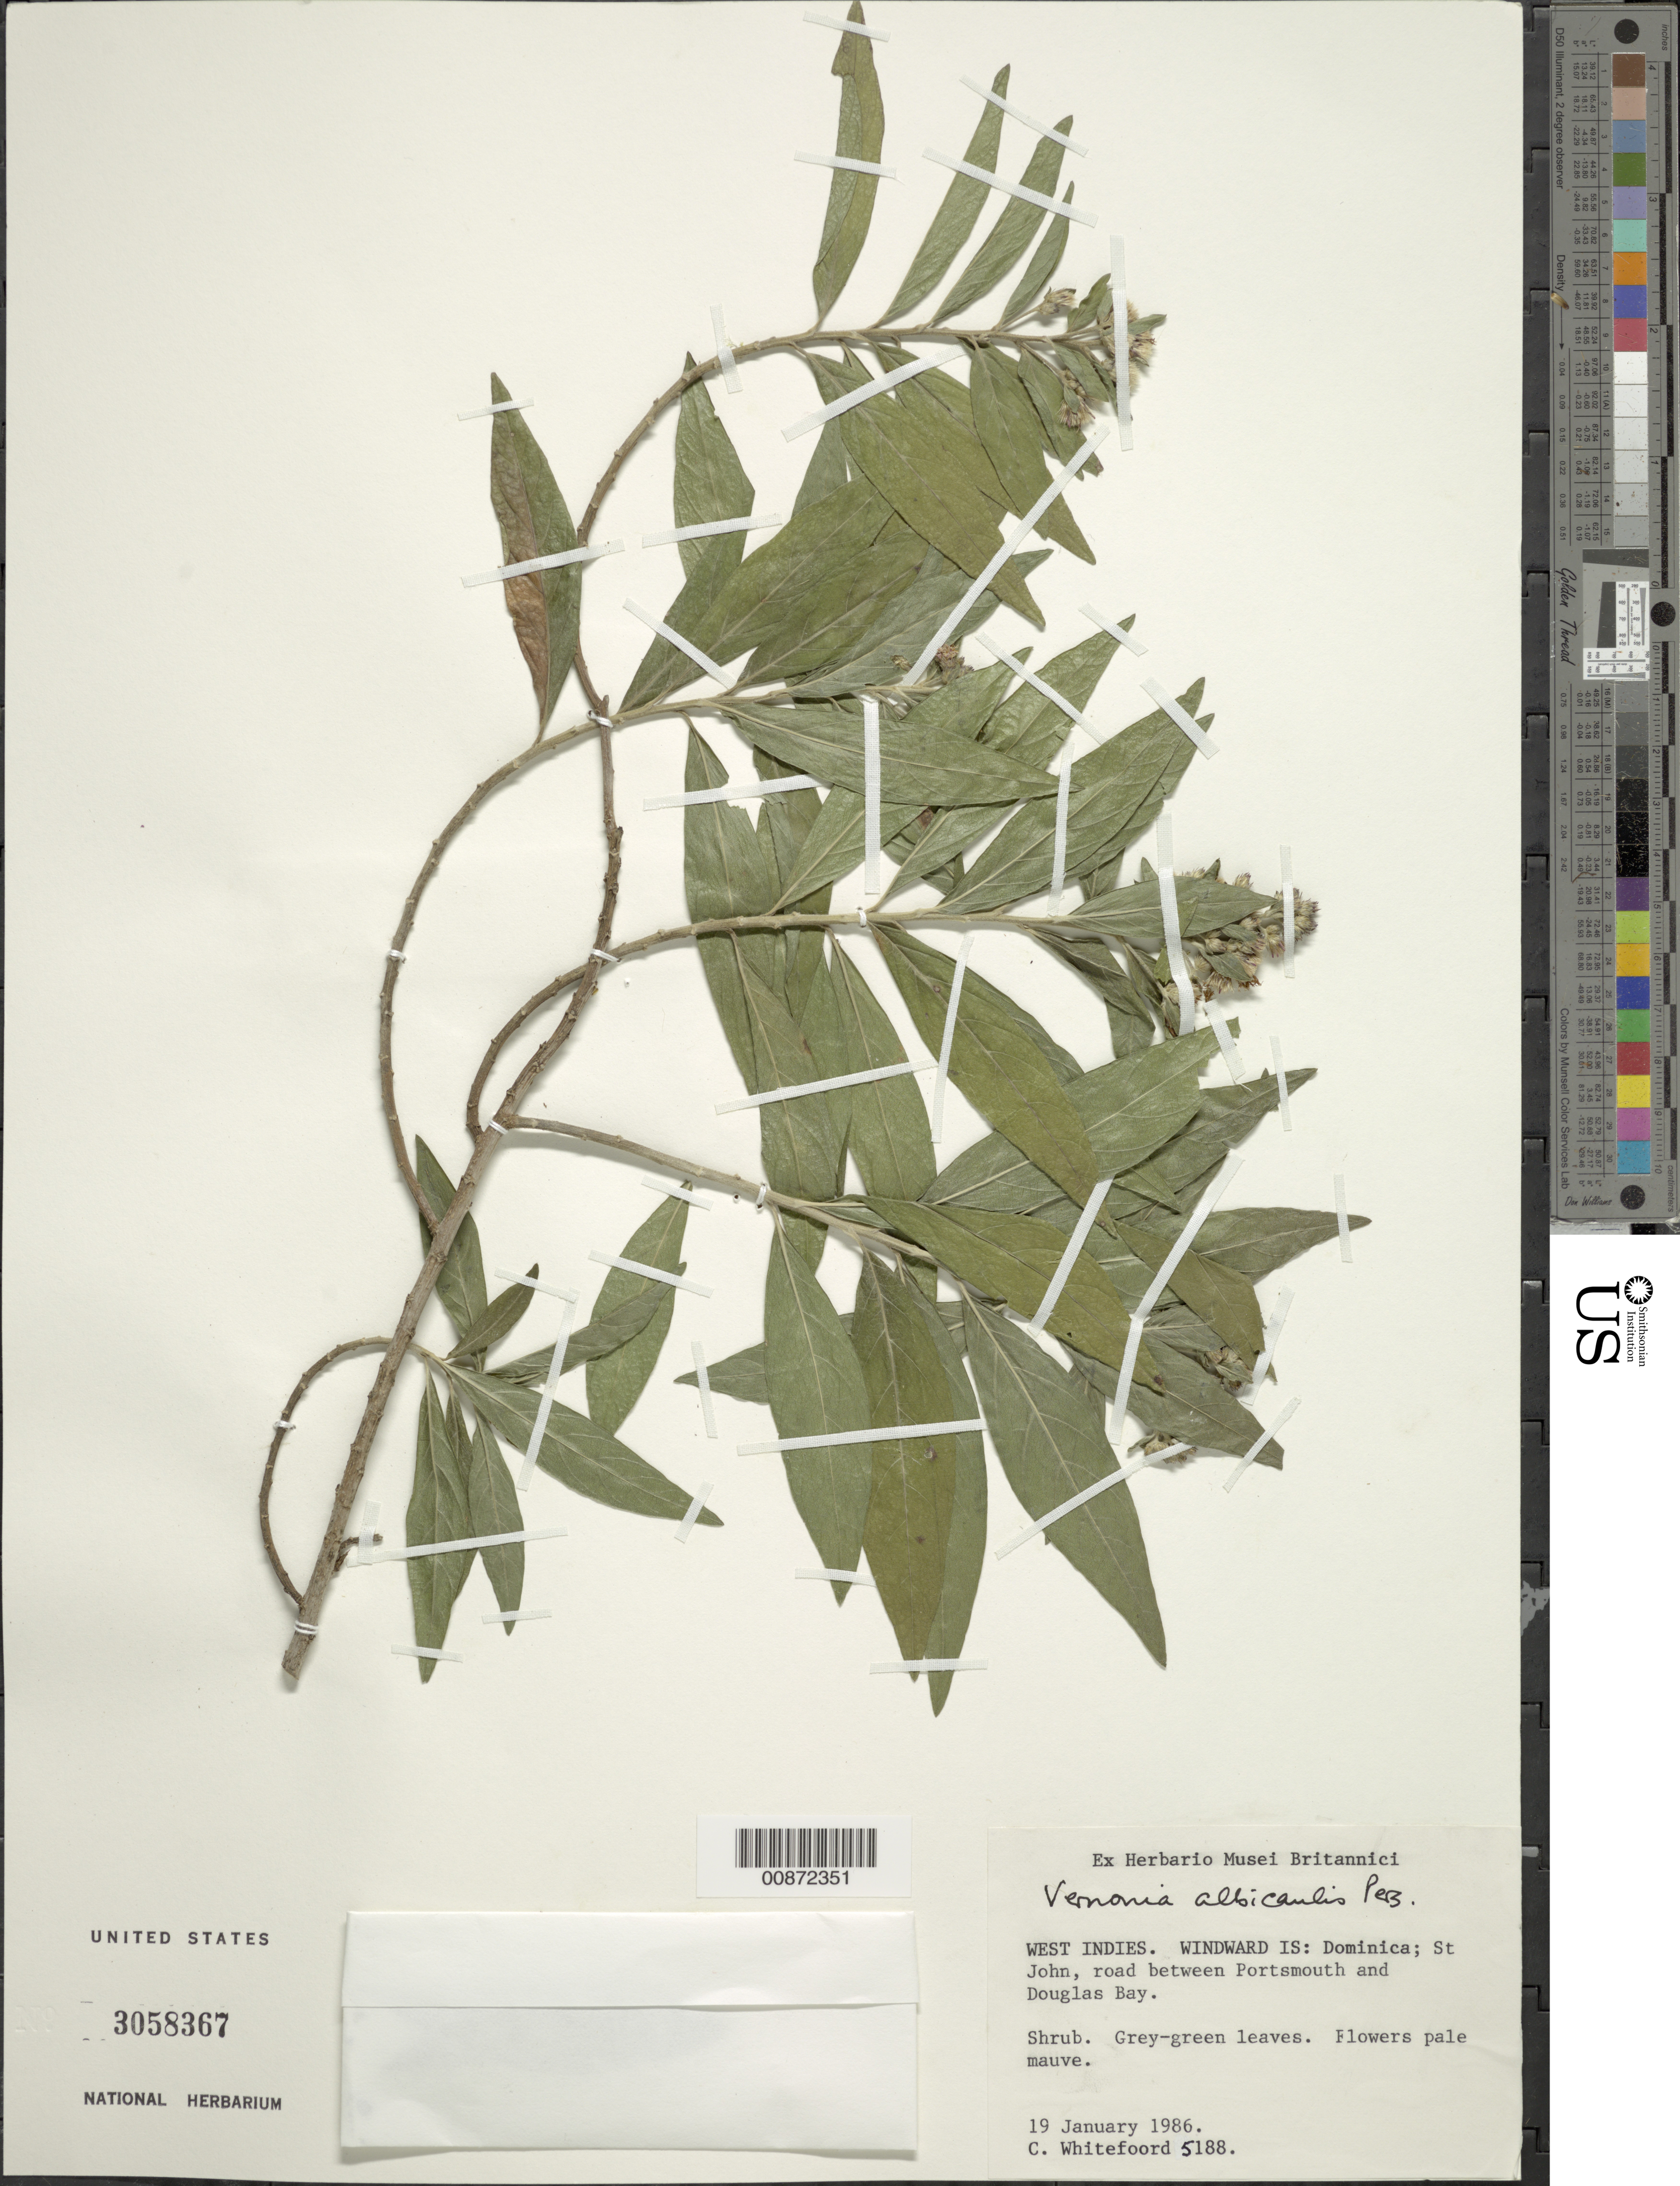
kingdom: Plantae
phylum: Tracheophyta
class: Magnoliopsida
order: Asterales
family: Asteraceae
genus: Lepidaploa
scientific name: Lepidaploa glabra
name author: (Willd.) H. Rob.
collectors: C. Whitefoord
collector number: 5188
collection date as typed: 19 Jan 1986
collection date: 1986-01-19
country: Dominica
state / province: St. John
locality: Road between Portsmouth and Douglas Bay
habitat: Along road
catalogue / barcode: US 3058367